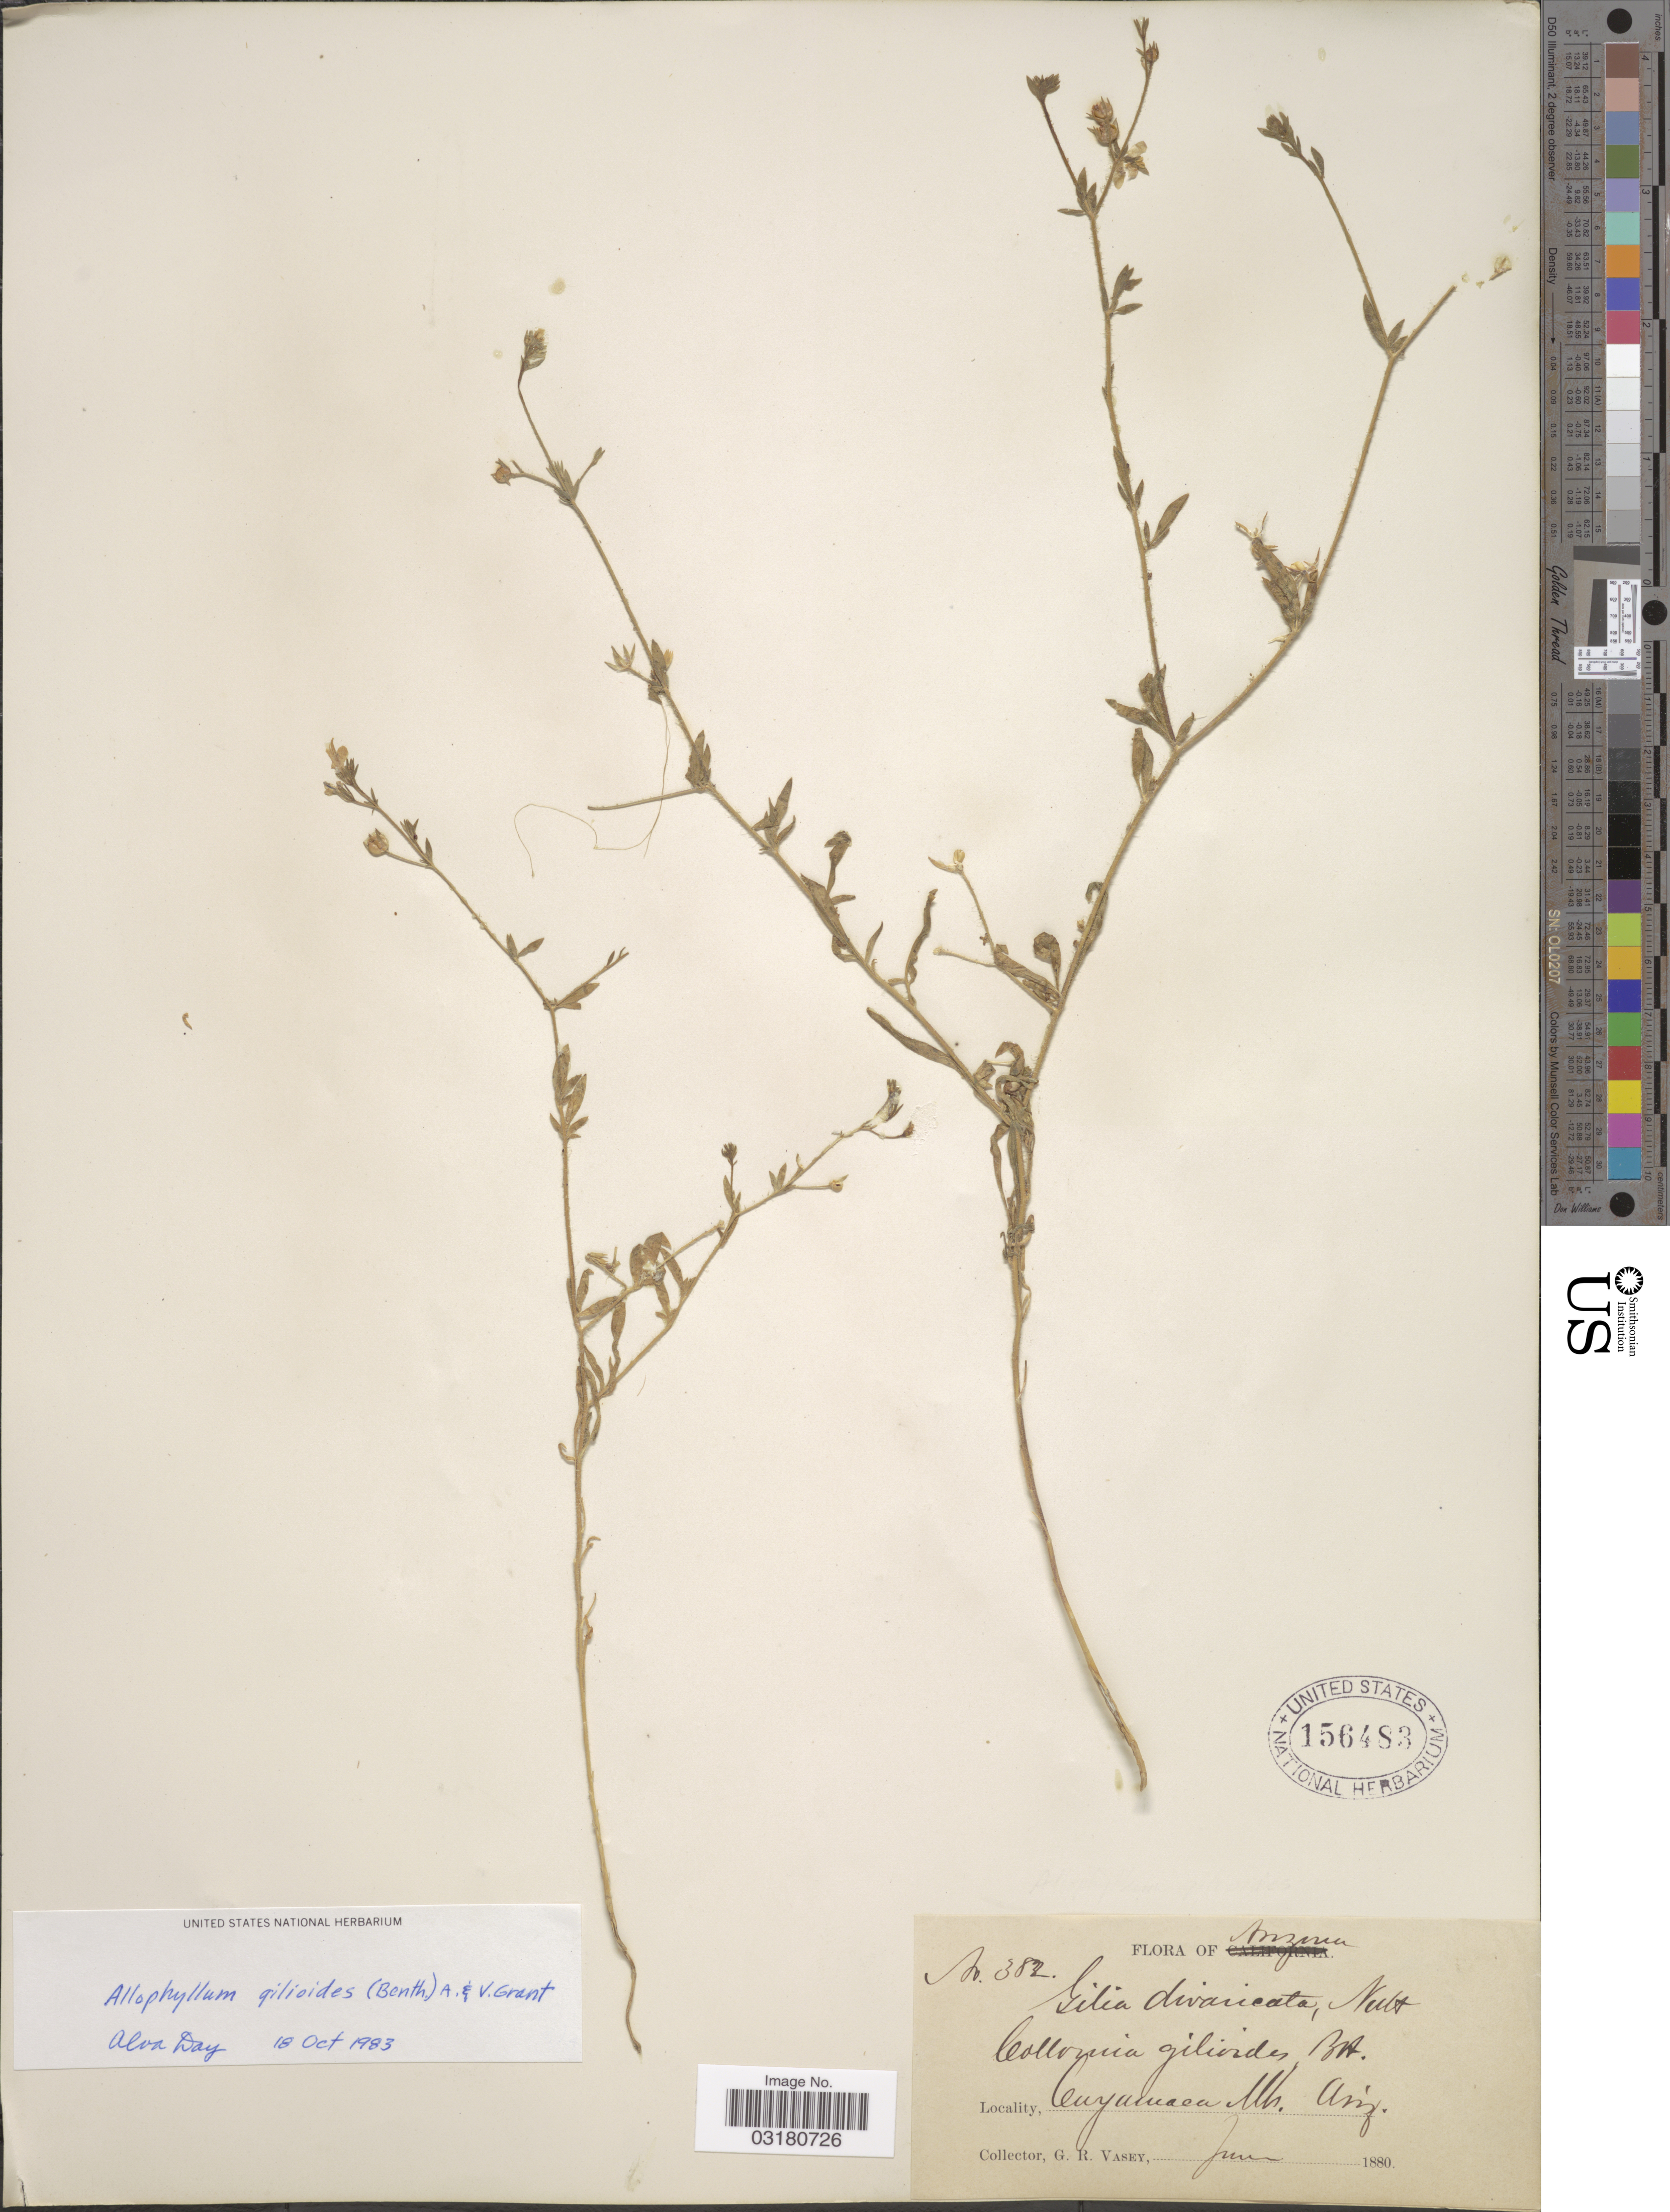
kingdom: Plantae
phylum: Tracheophyta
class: Magnoliopsida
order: Ericales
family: Polemoniaceae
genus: Allophyllum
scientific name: Allophyllum gilioides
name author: (Benth.) Benth.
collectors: G. R. Vasey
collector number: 382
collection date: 1880-06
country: United States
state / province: Arizona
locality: Cuyamaca Mts.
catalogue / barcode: US 156483